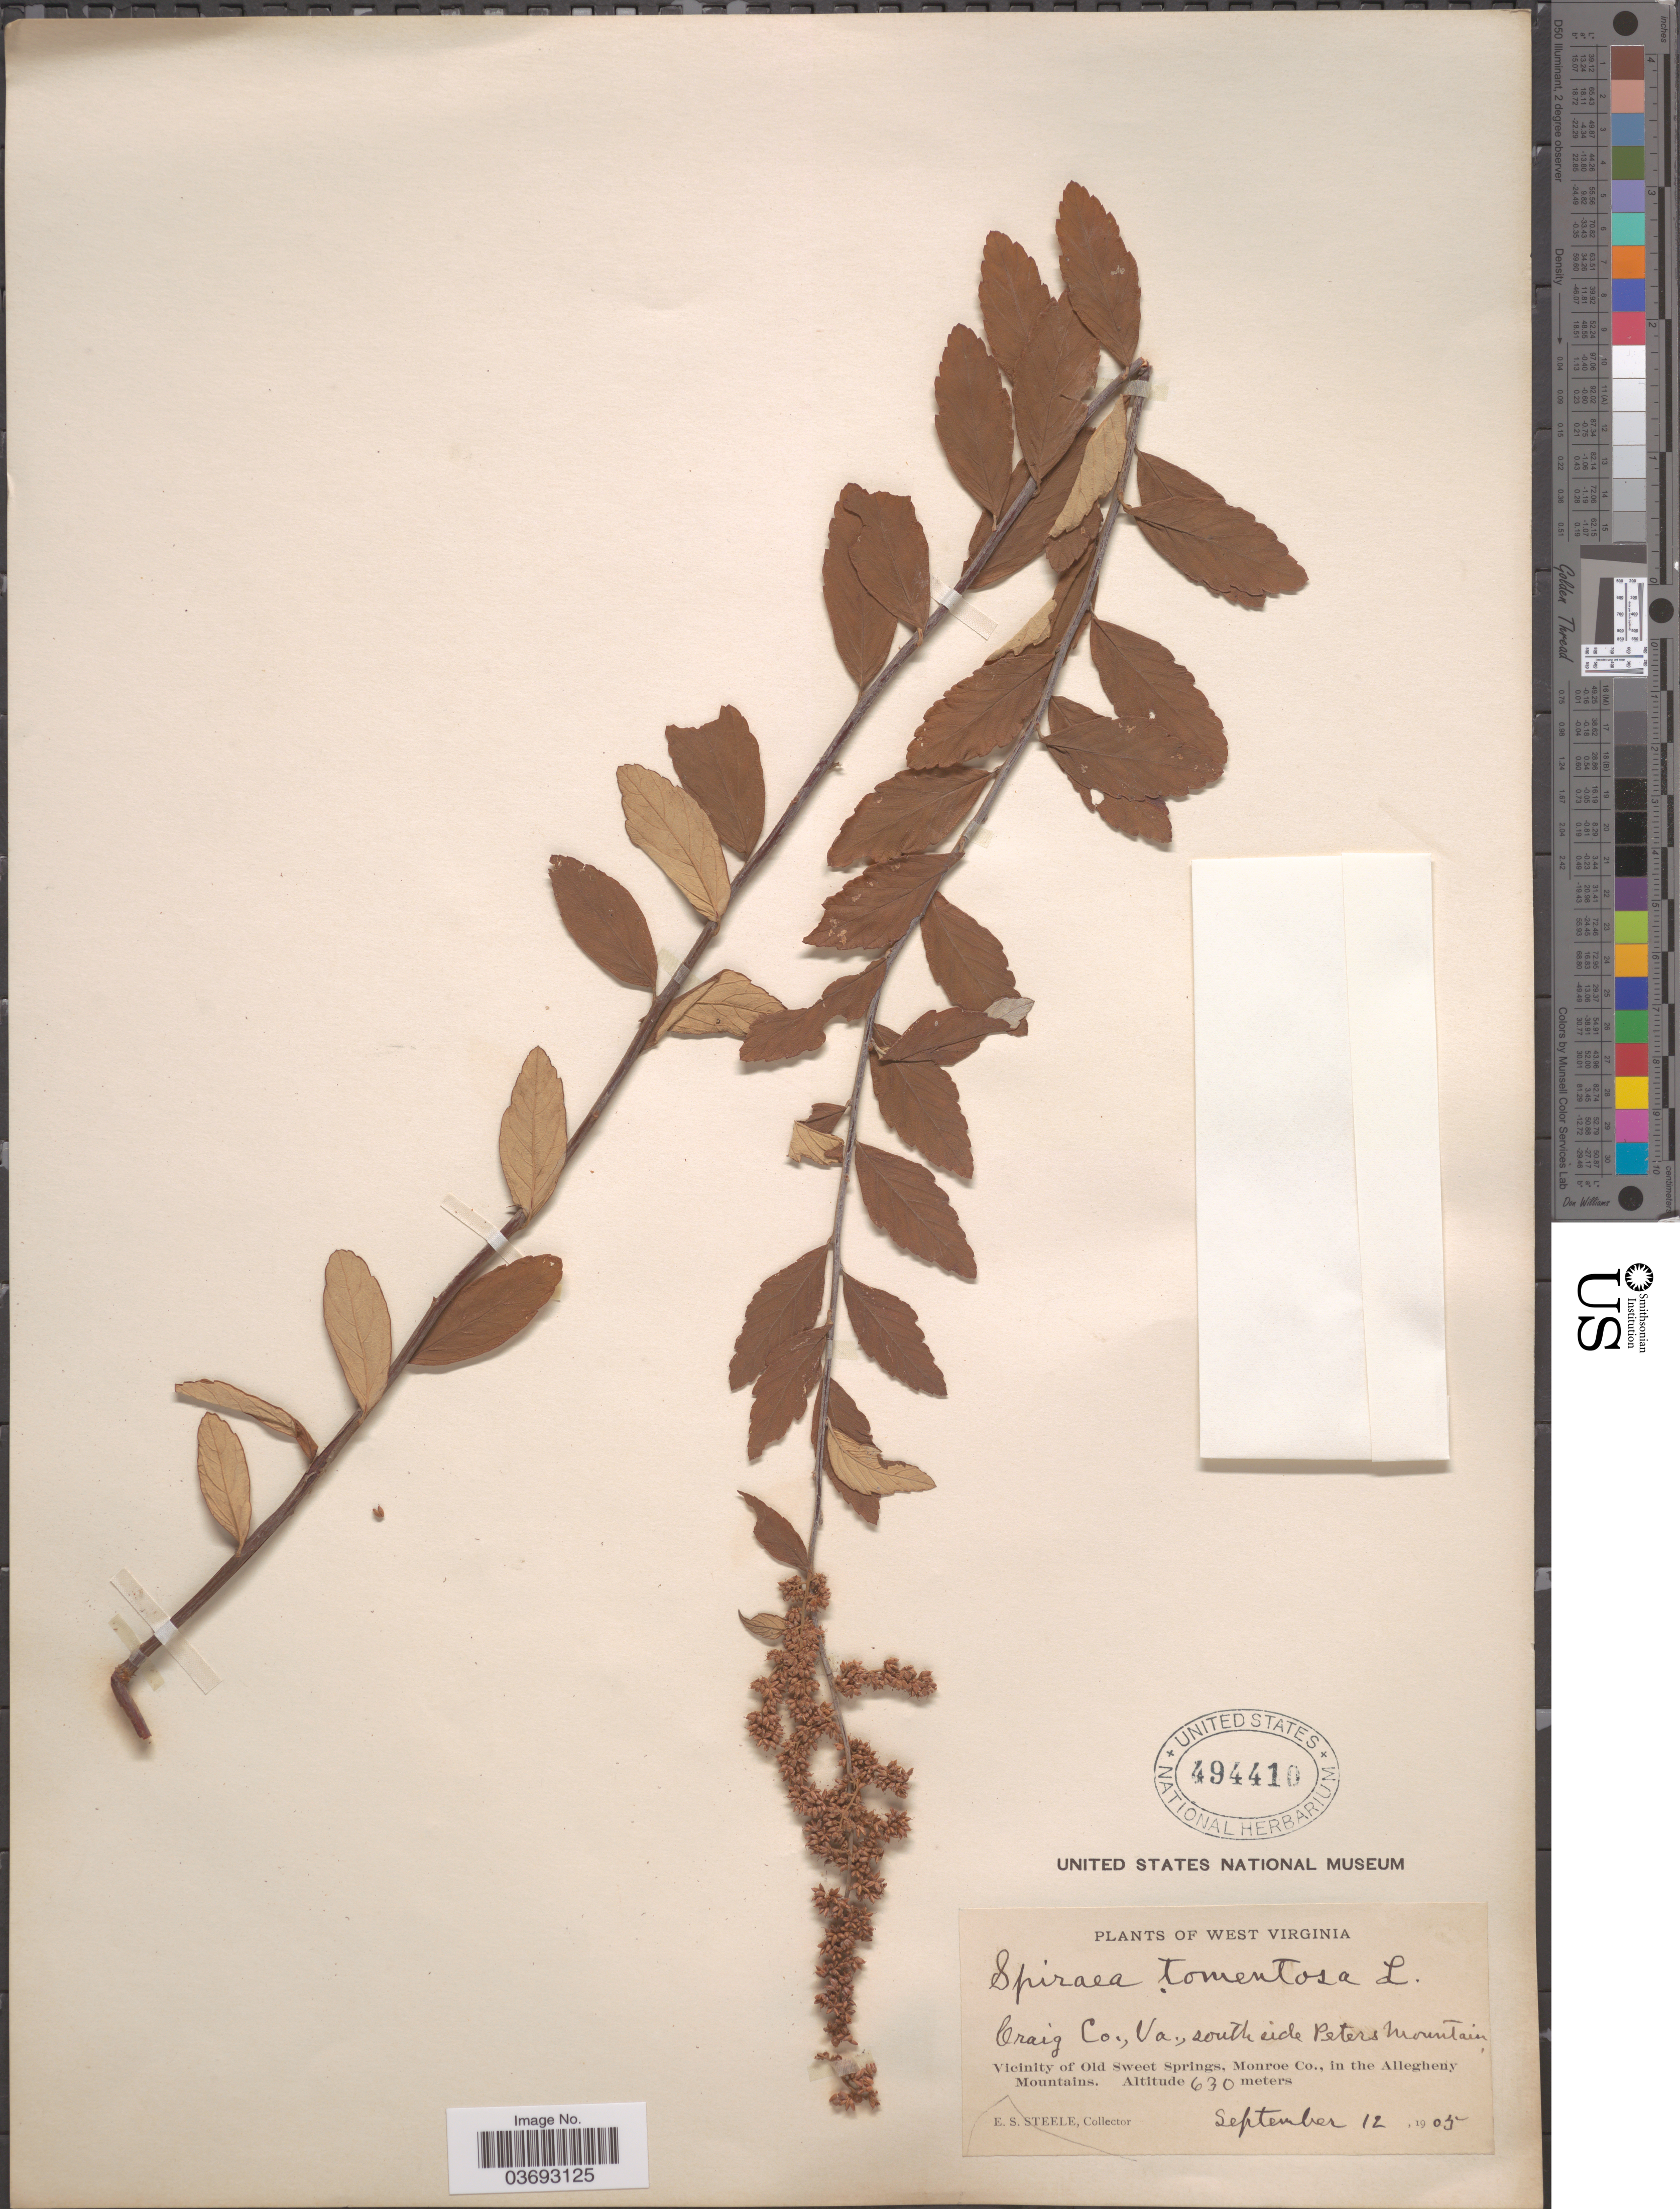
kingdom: Plantae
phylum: Tracheophyta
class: Magnoliopsida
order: Rosales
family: Rosaceae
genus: Spiraea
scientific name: Spiraea tomentosa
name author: L.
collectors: E. Steele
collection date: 1905-09-12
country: United States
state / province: Virginia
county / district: Craig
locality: Craig Co., south side Peters Mountain. Vicinity of Old Sweet Springs, Monroe Co., in the Allegheny Mountains.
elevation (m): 630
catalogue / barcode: US 494410